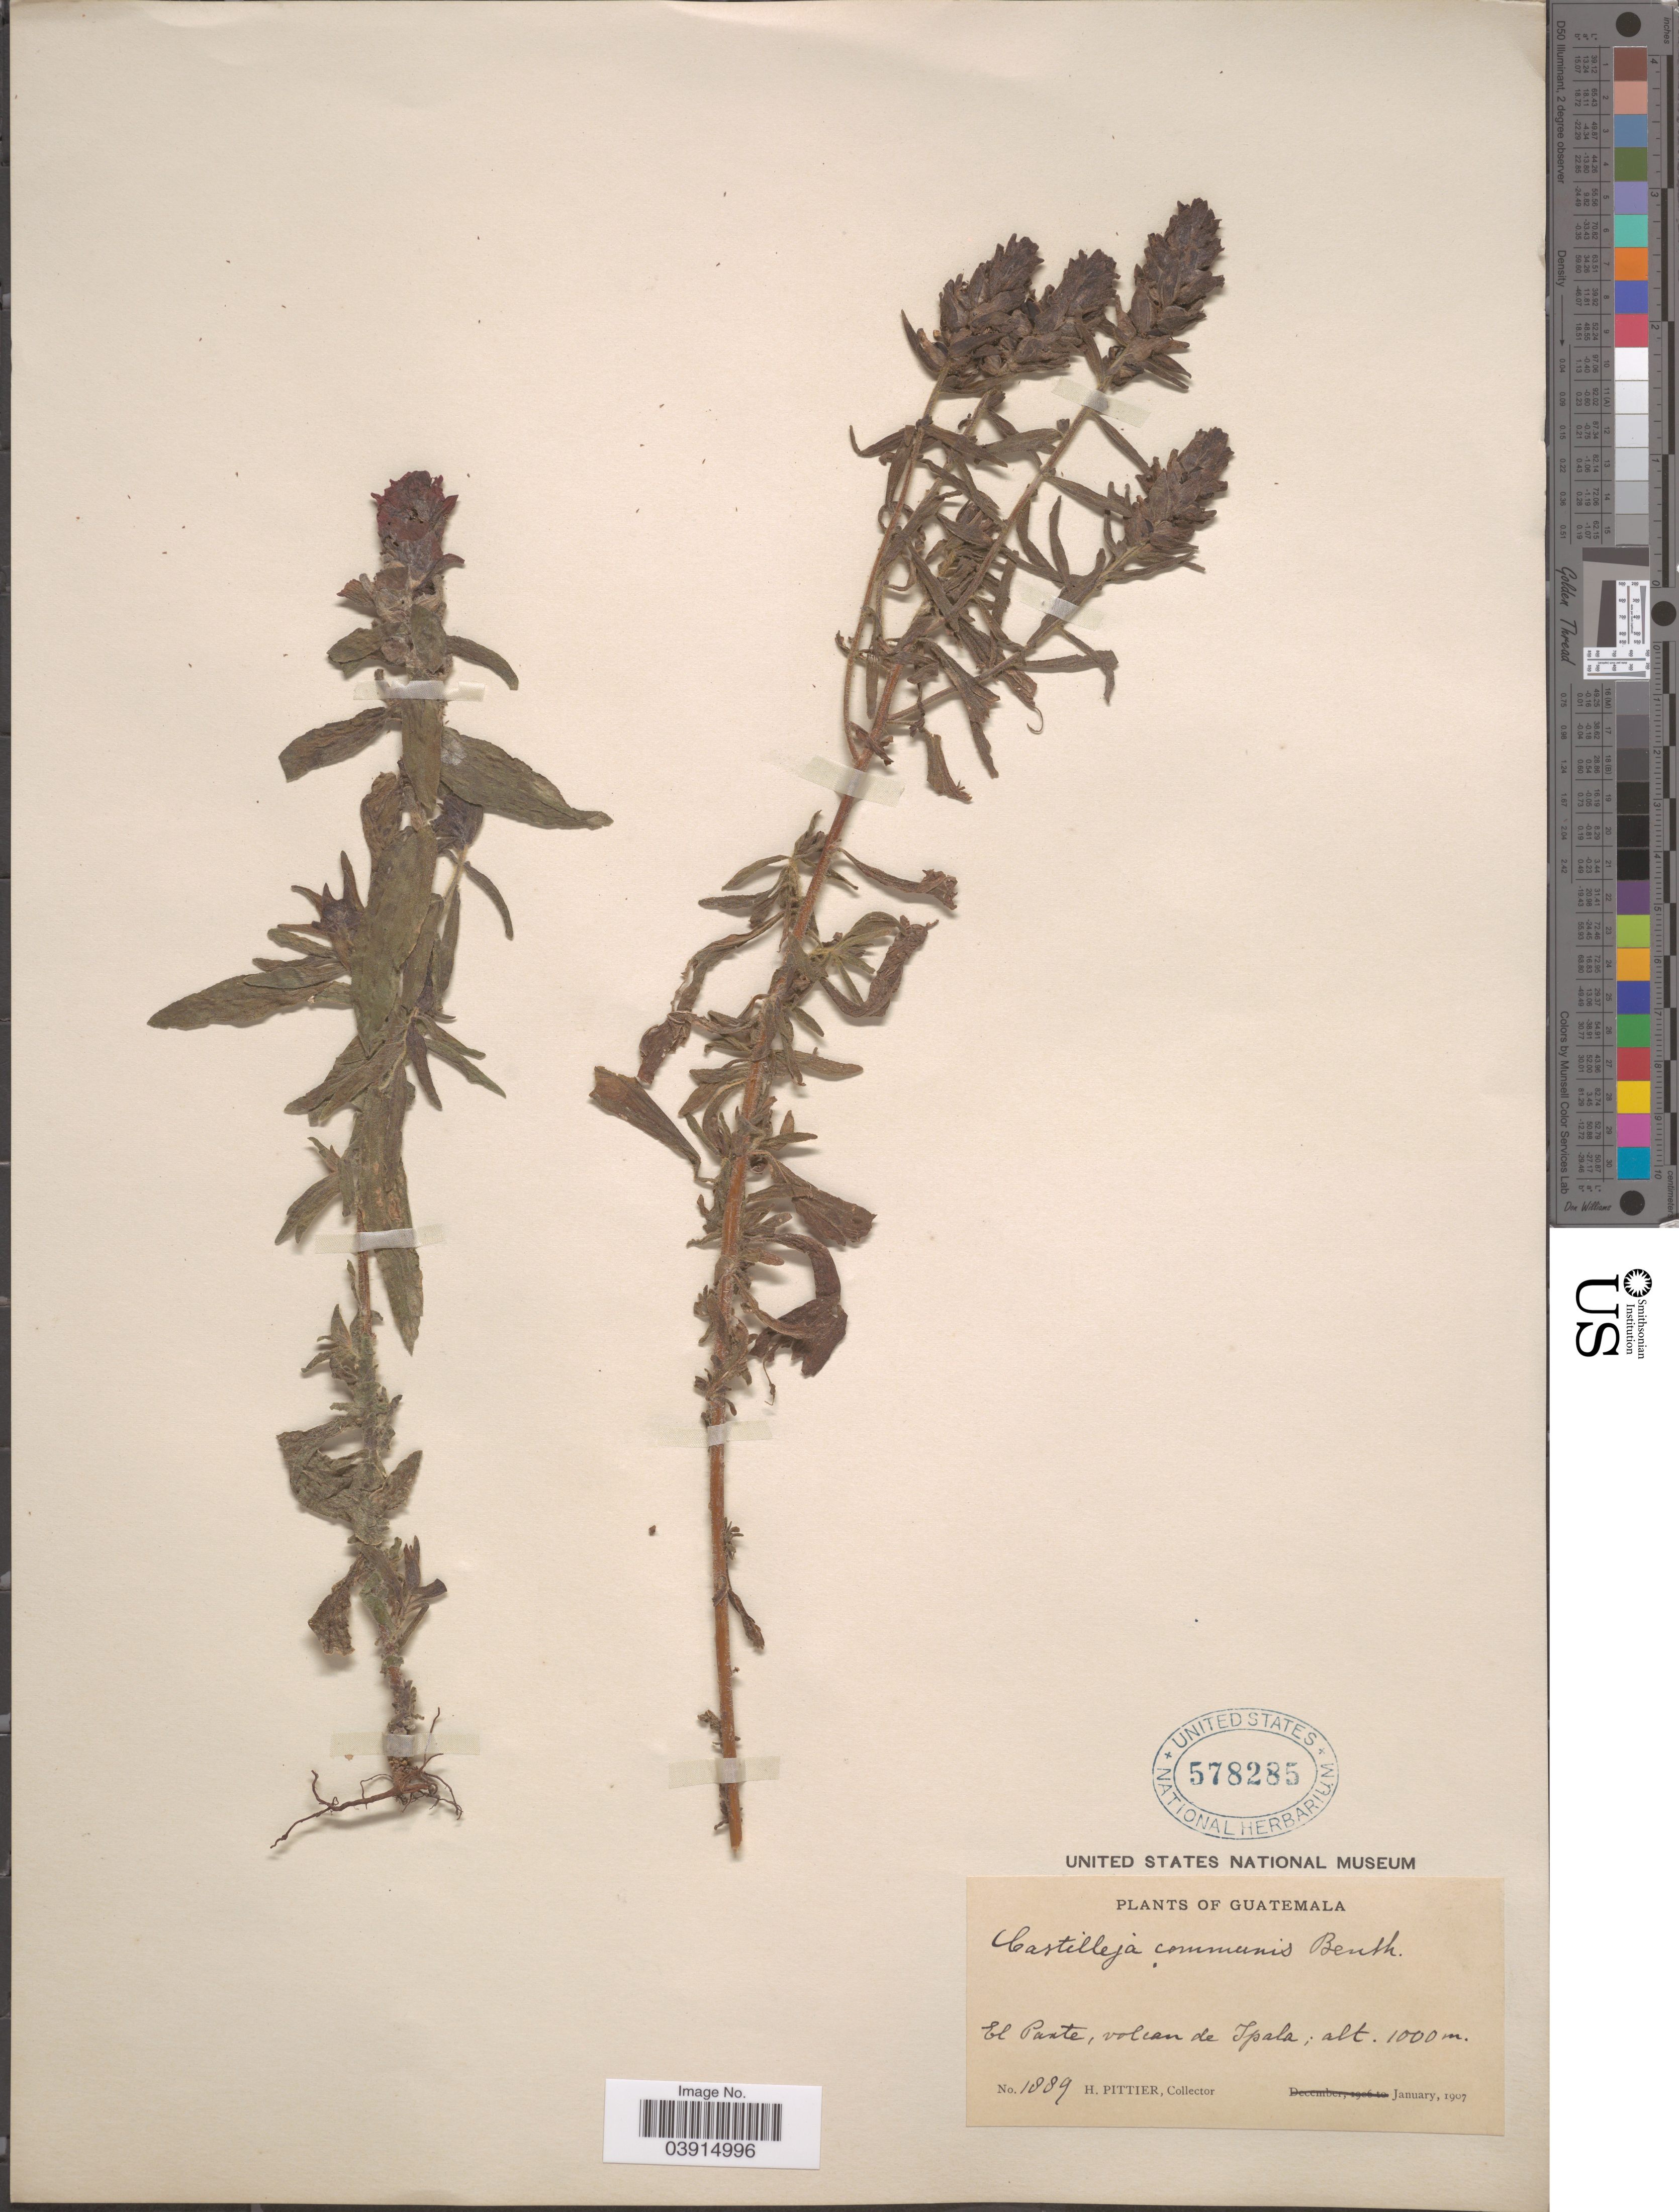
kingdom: Plantae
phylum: Tracheophyta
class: Magnoliopsida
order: Lamiales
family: Orobanchaceae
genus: Castilleja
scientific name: Castilleja arvensis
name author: Schltdl. & Cham.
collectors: H. F. Pittier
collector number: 1889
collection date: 1907-01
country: Guatemala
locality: El Parte, volcan de Ipala.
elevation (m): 1000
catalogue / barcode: US 578285